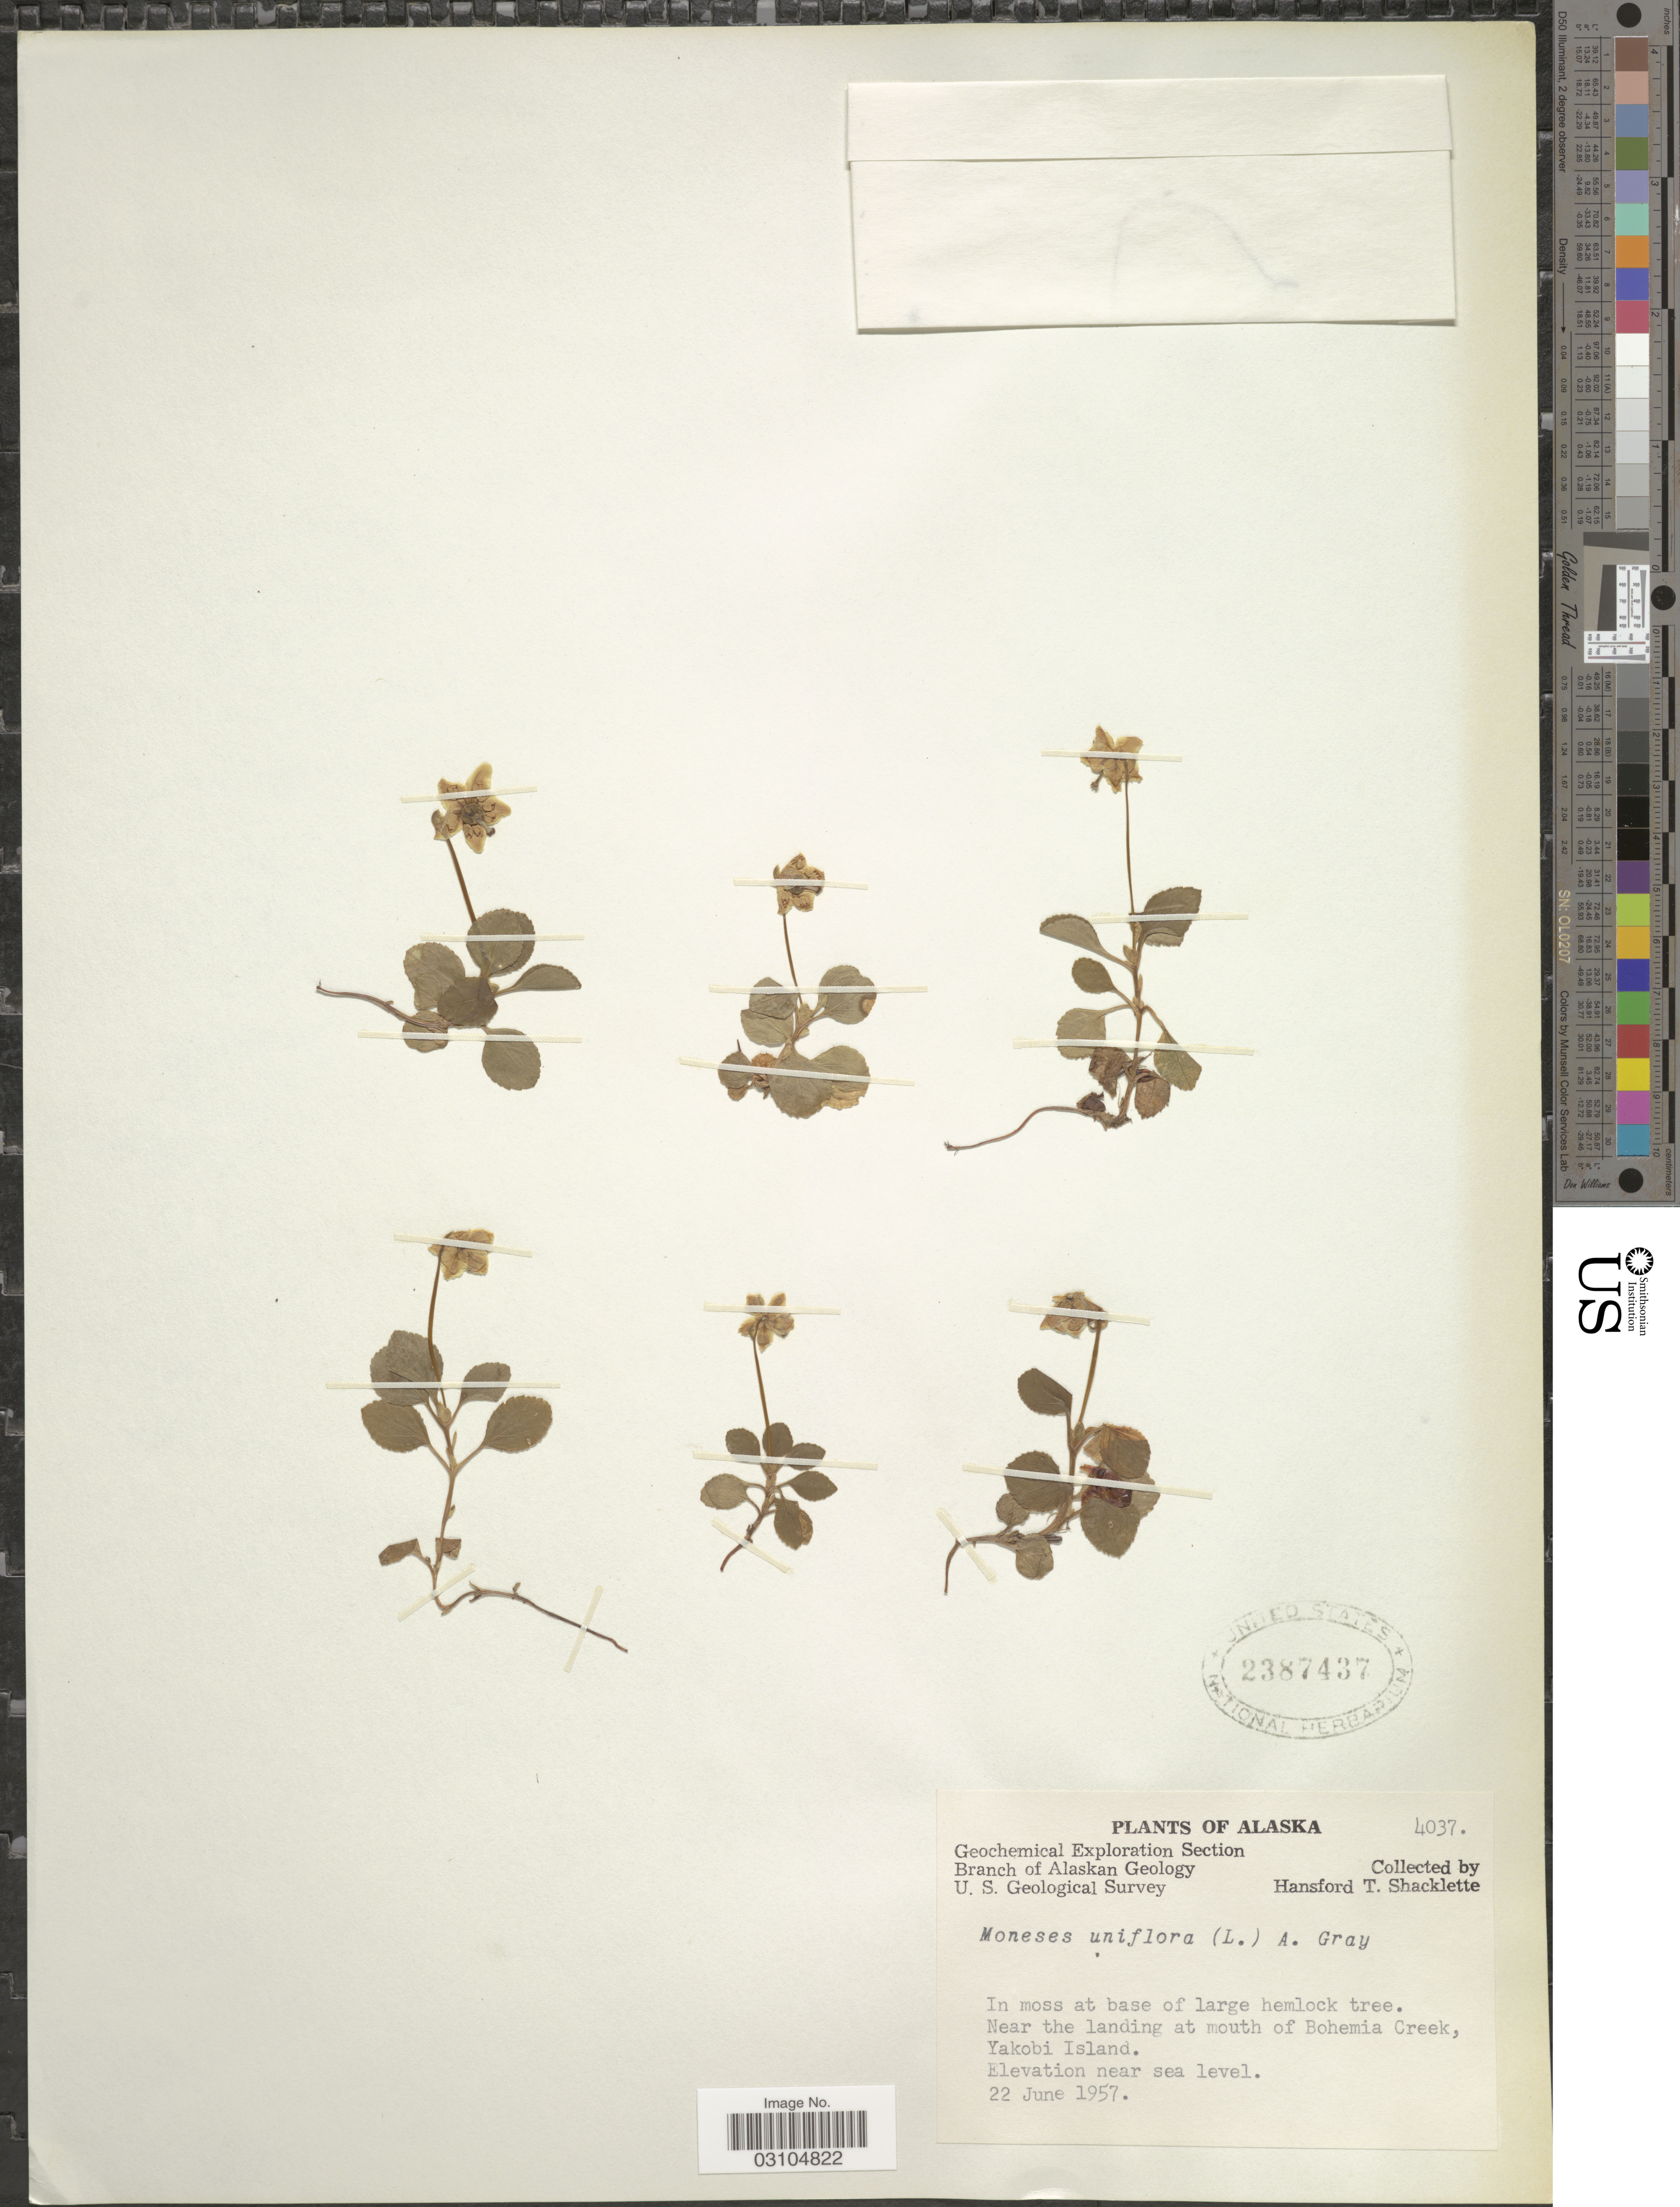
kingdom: Plantae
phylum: Tracheophyta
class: Magnoliopsida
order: Ericales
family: Ericaceae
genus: Moneses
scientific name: Moneses uniflora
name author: (L.) A. Gray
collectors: H. Shacklette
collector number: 4037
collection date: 1957-06-22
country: United States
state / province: Alaska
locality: Near the landing at mouth of Bohemia Creek, Yakobi Island.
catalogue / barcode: US 2387437